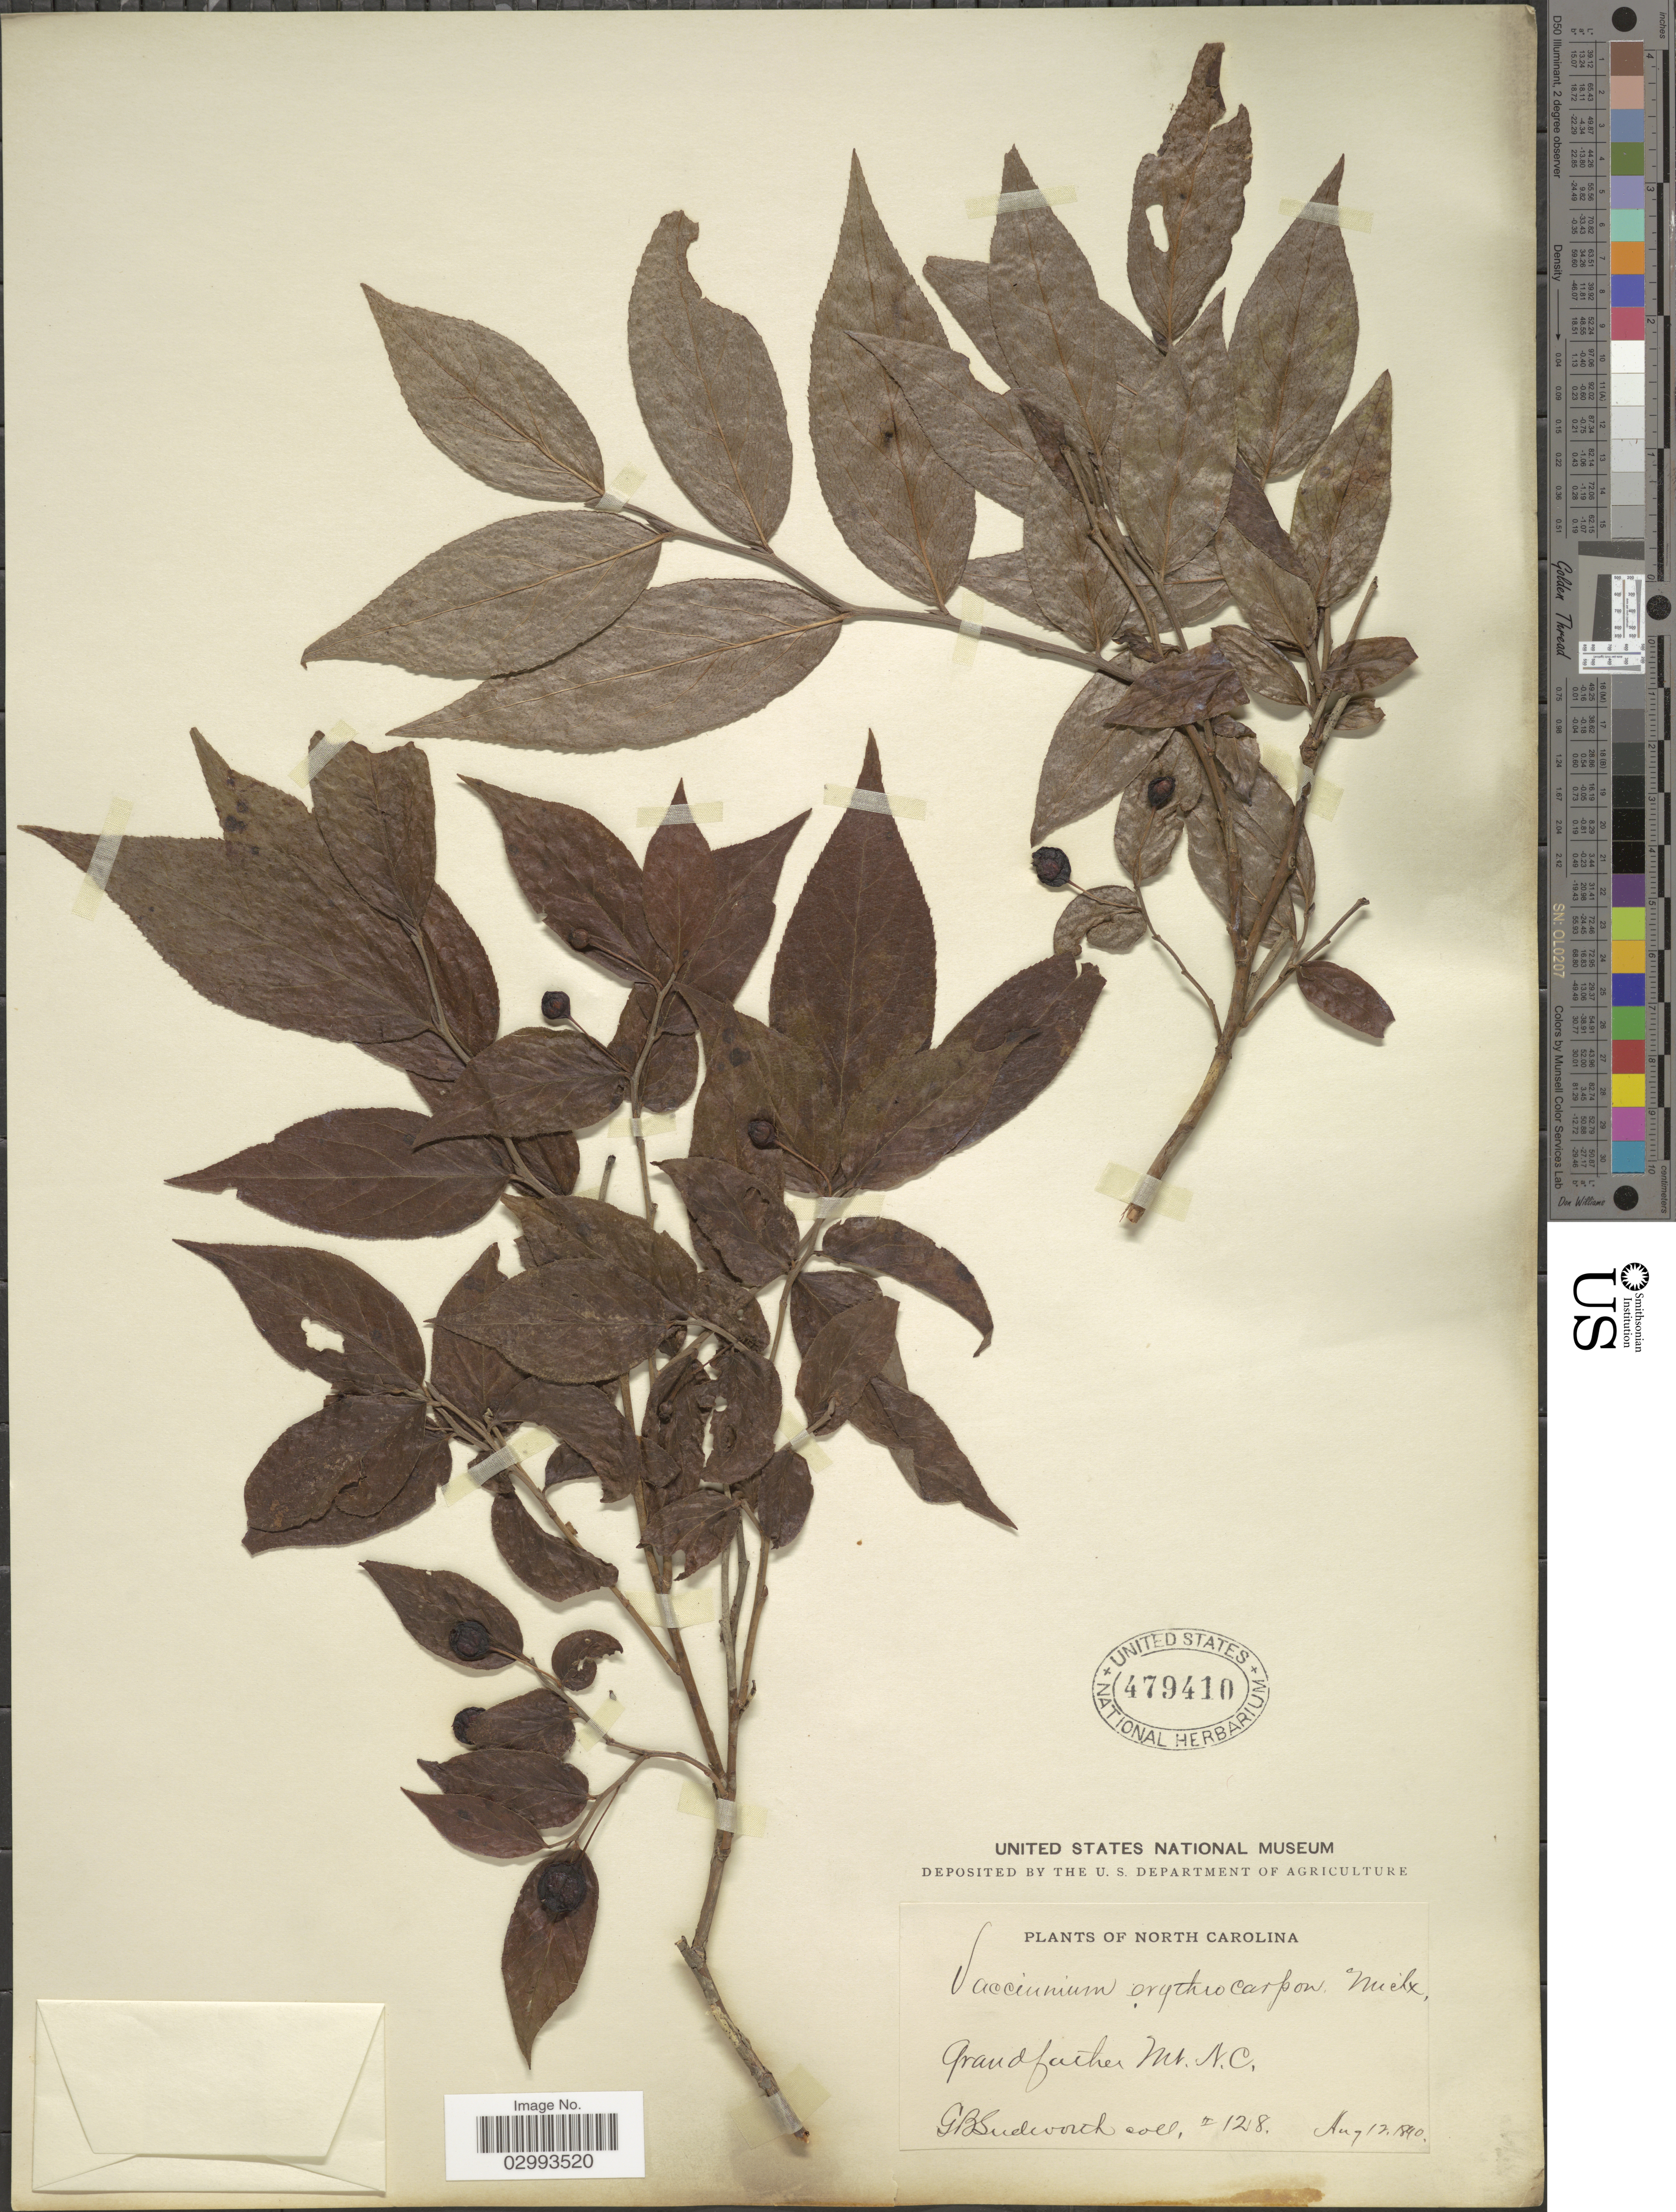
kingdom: Plantae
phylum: Tracheophyta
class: Magnoliopsida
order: Ericales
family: Ericaceae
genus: Hugeria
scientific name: Hugeria erythrocarpa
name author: (Michx.) Small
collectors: G. B. Sudworth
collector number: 128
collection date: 1890-08-12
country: United States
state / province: North Carolina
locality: Grandfather Mt.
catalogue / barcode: US 479410